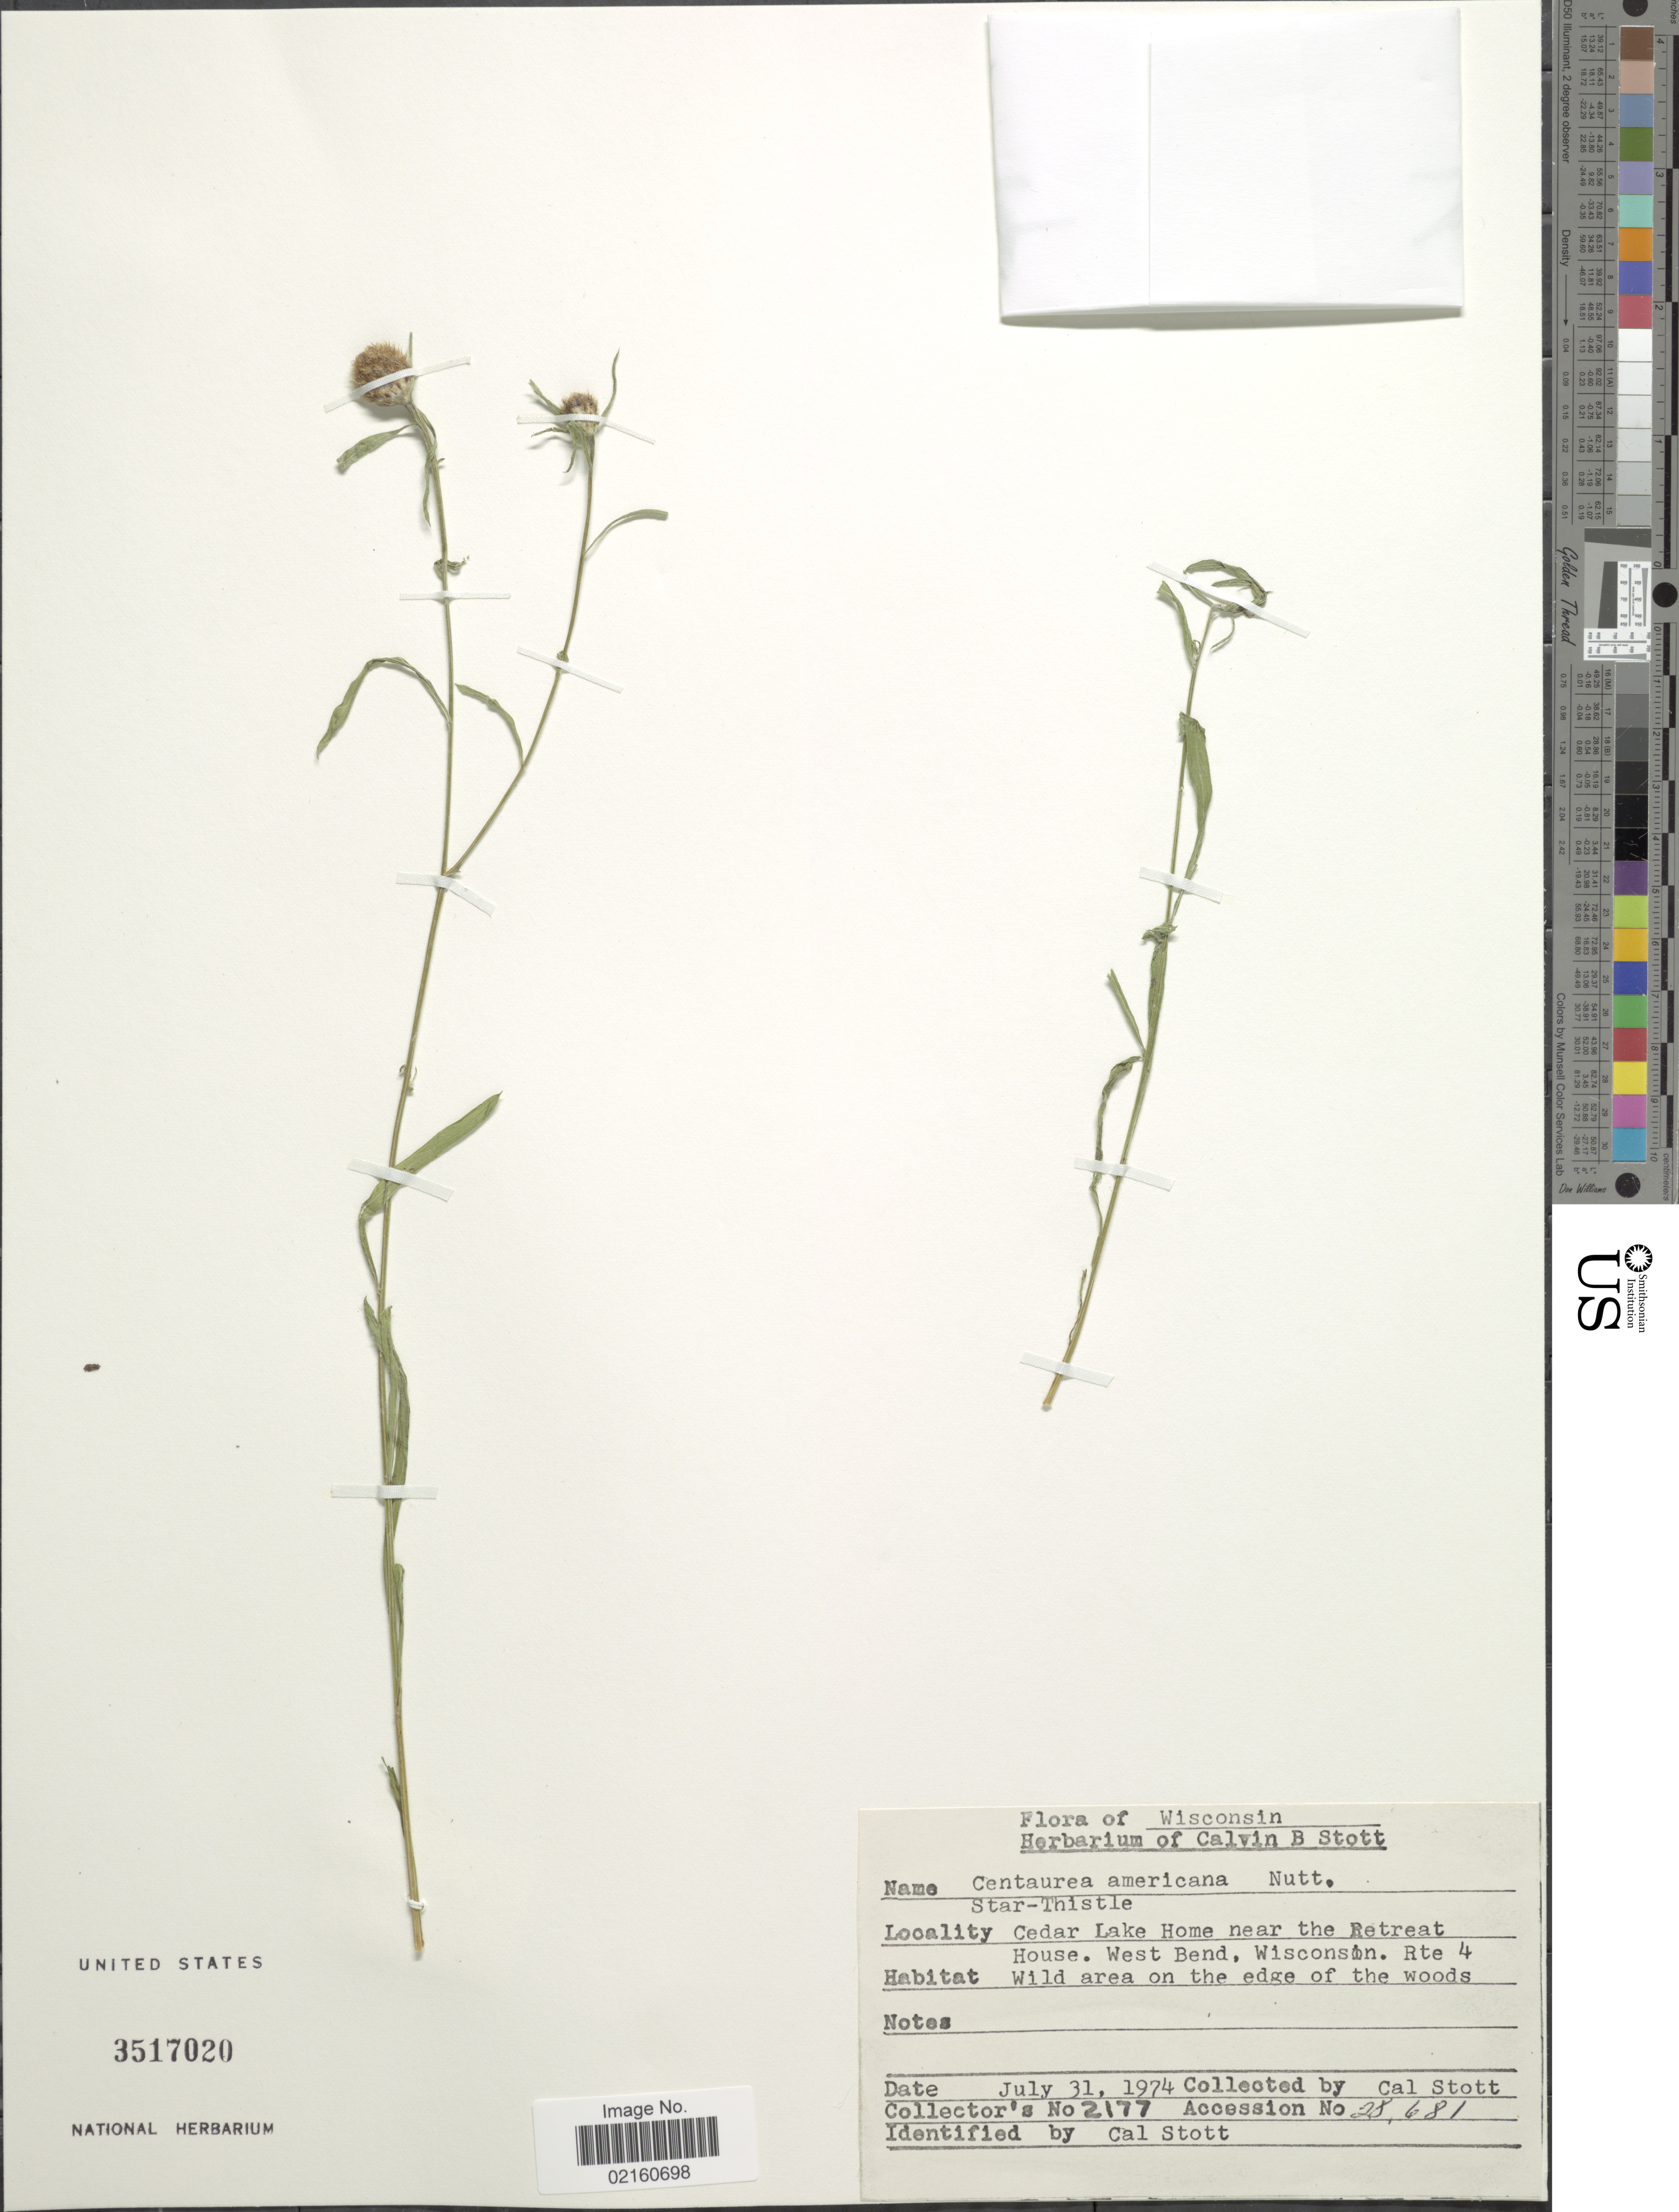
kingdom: Plantae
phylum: Tracheophyta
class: Magnoliopsida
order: Asterales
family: Asteraceae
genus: Centaurea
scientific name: Centaurea melitensis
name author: L.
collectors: C. Stott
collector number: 2177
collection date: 1974-07-31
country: United States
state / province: Wisconsin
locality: Cedar Lake Home near the Retreat House, West bend, Rte 4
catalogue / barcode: US 3517020